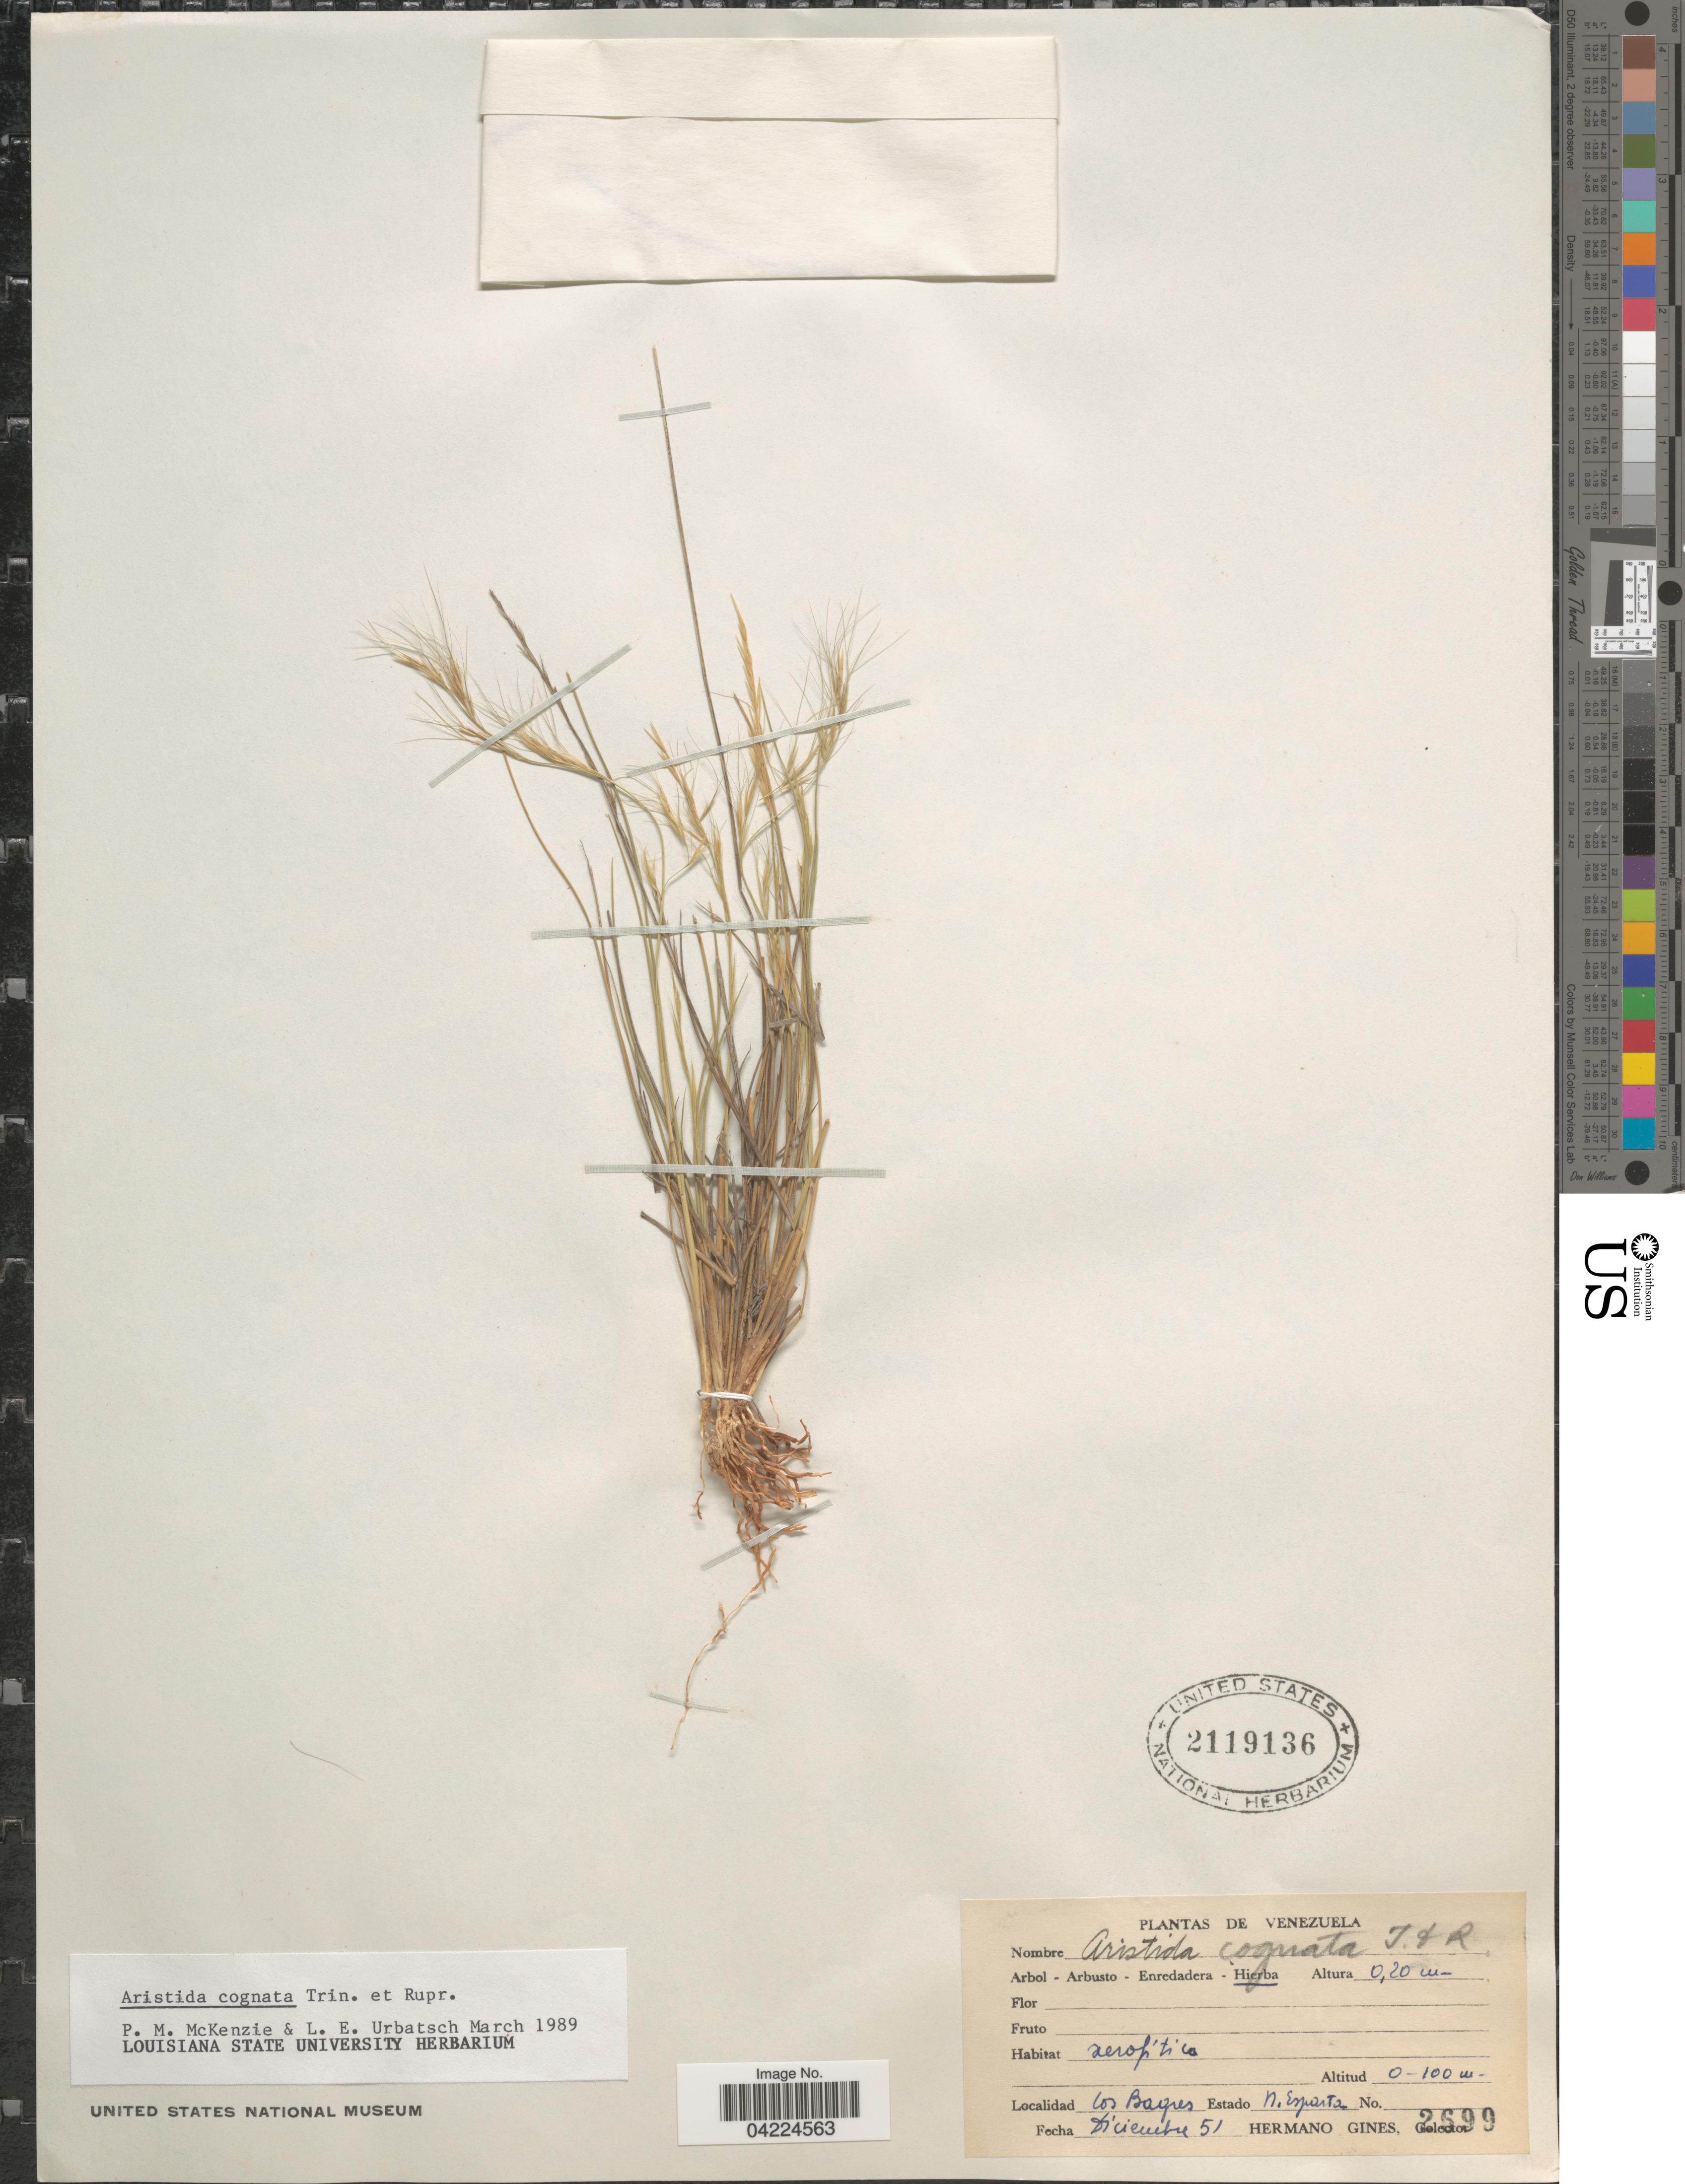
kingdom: Plantae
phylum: Tracheophyta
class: Liliopsida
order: Poales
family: Poaceae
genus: Aristida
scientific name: Aristida cognata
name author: Trin. & Rupr.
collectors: Bro. Gines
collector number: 2699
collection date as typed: Transcribed d/m/y: /12/51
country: Venezuela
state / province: Nueva Esparta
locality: Los Bagres.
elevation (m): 0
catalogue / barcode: US 2119136